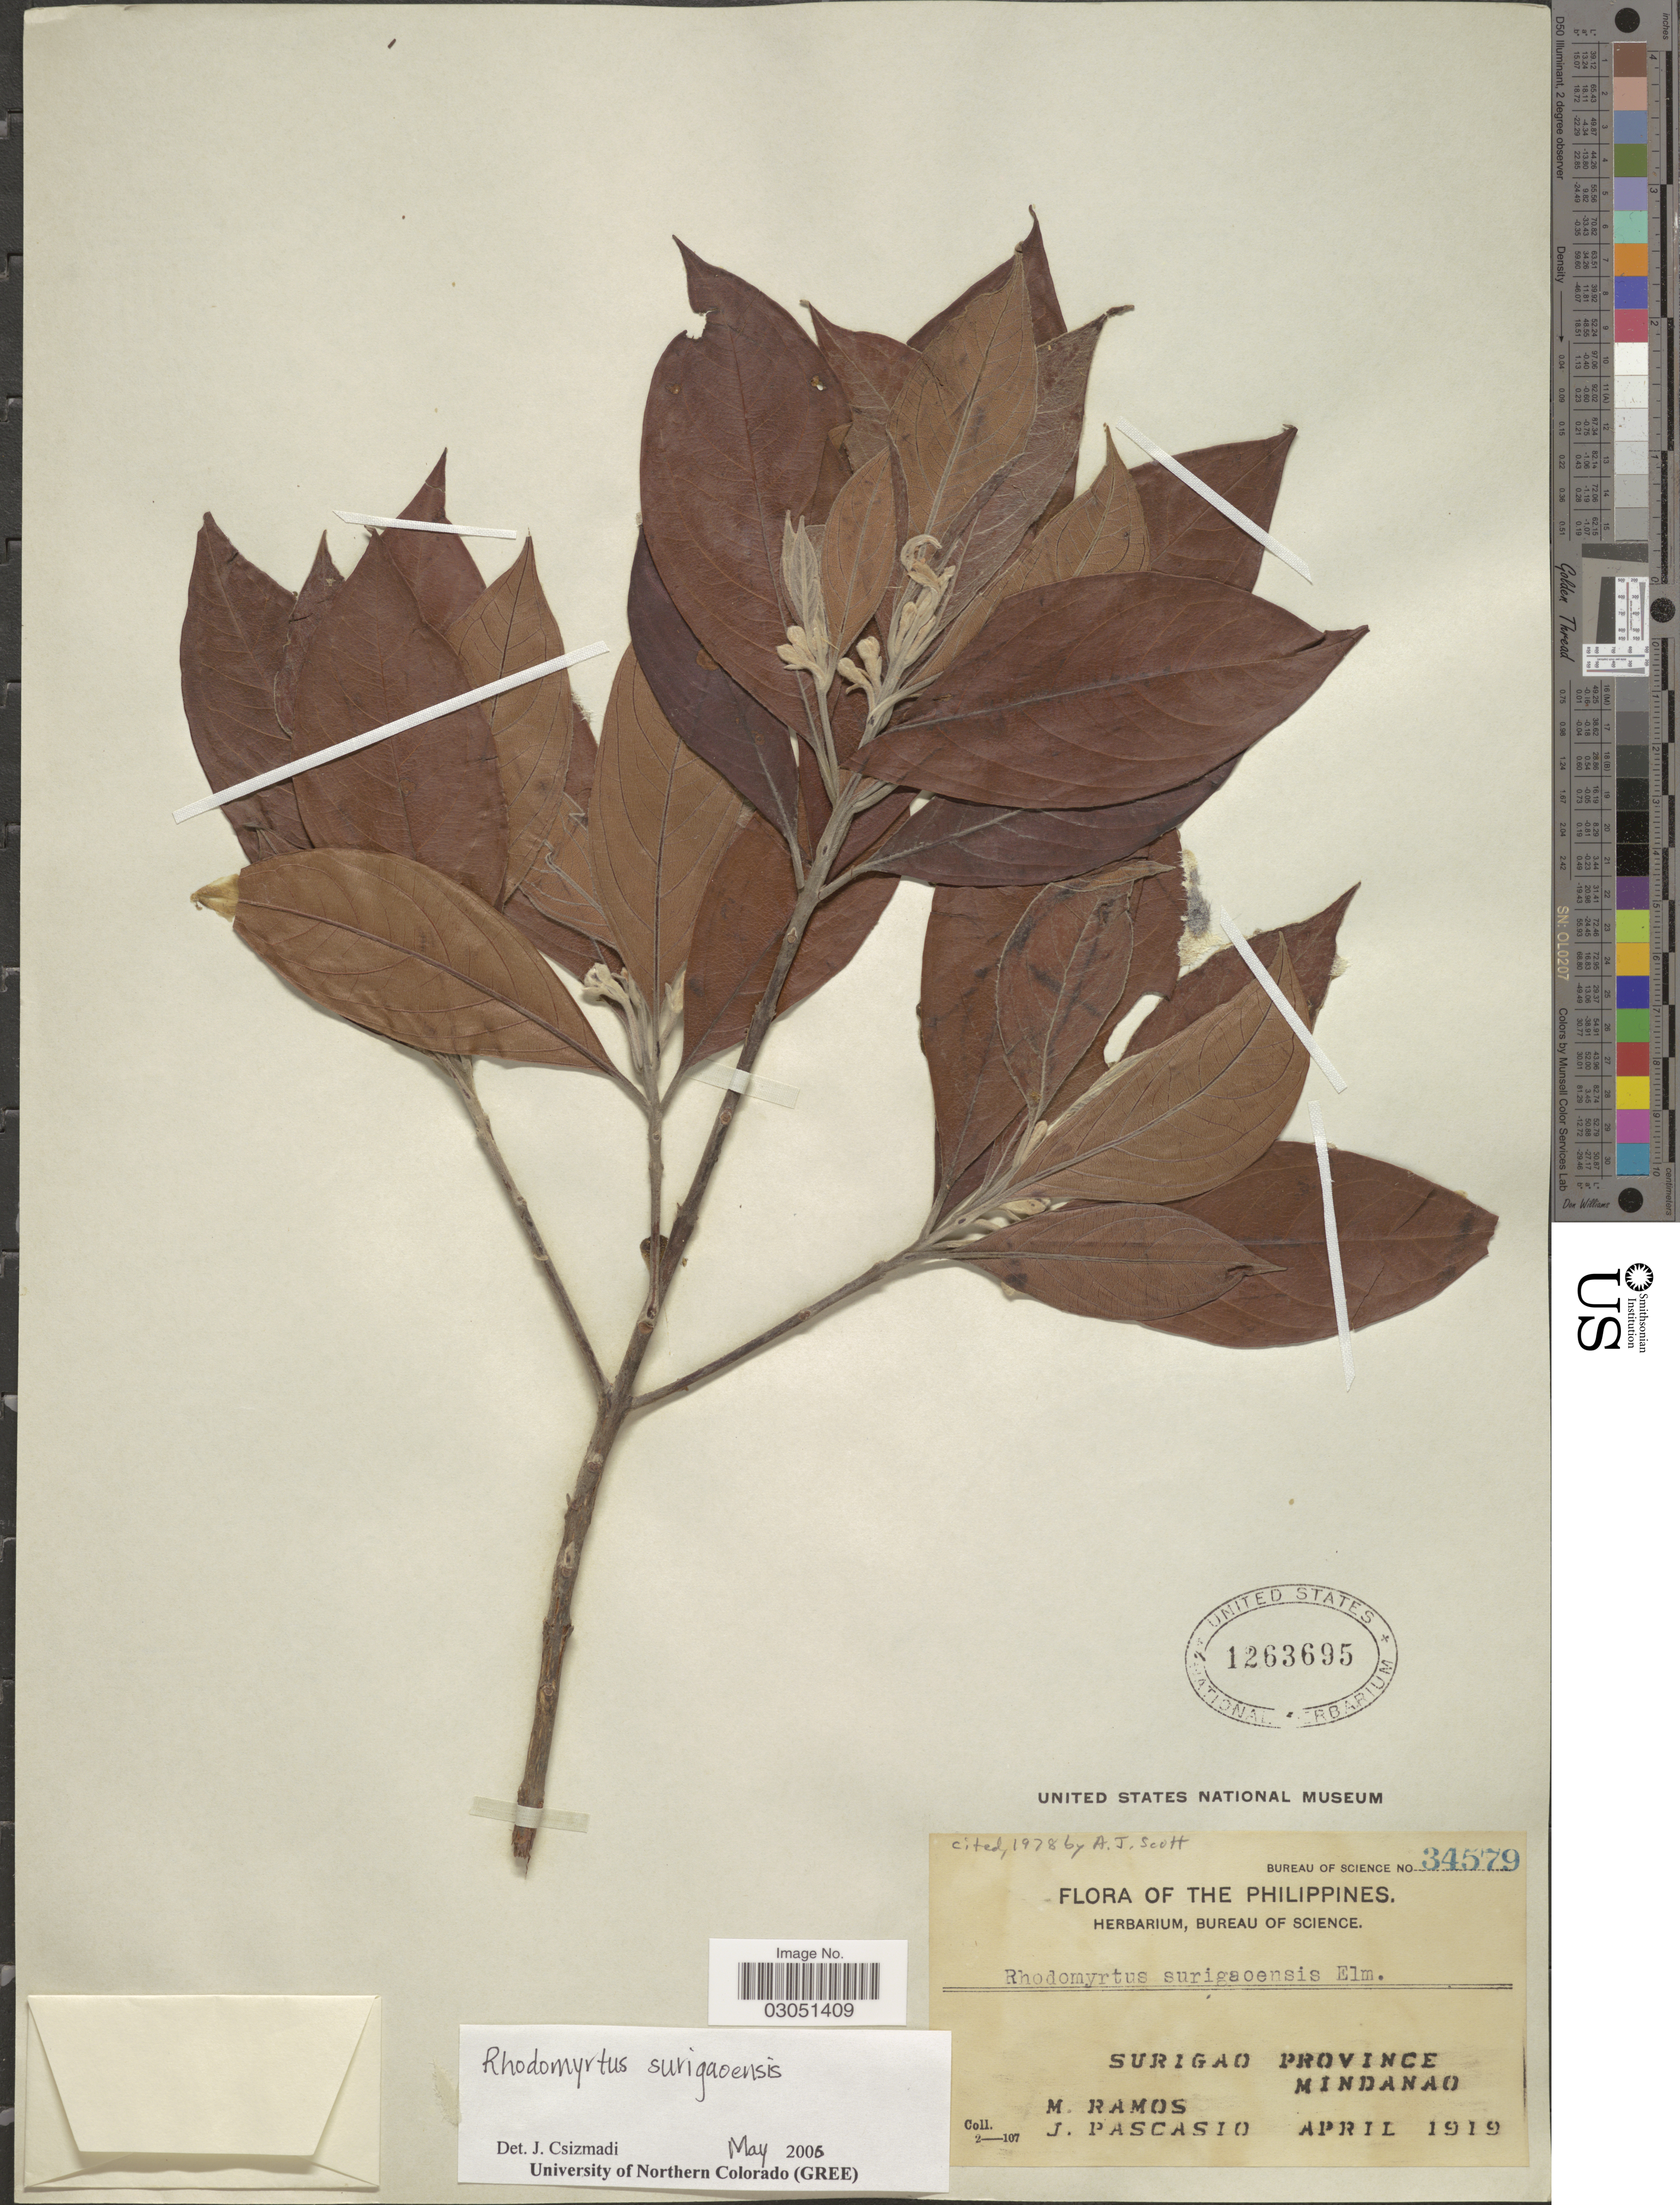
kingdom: Plantae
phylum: Tracheophyta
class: Magnoliopsida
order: Myrtales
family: Myrtaceae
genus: Rhodomyrtus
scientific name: Rhodomyrtus surigaoensis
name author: Elmer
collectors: M. Ramos & J. Pascasio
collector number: Bureau of science 34579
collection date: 1919-04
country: Philippines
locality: Surigao Province, Mindanao.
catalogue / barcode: US 1263695